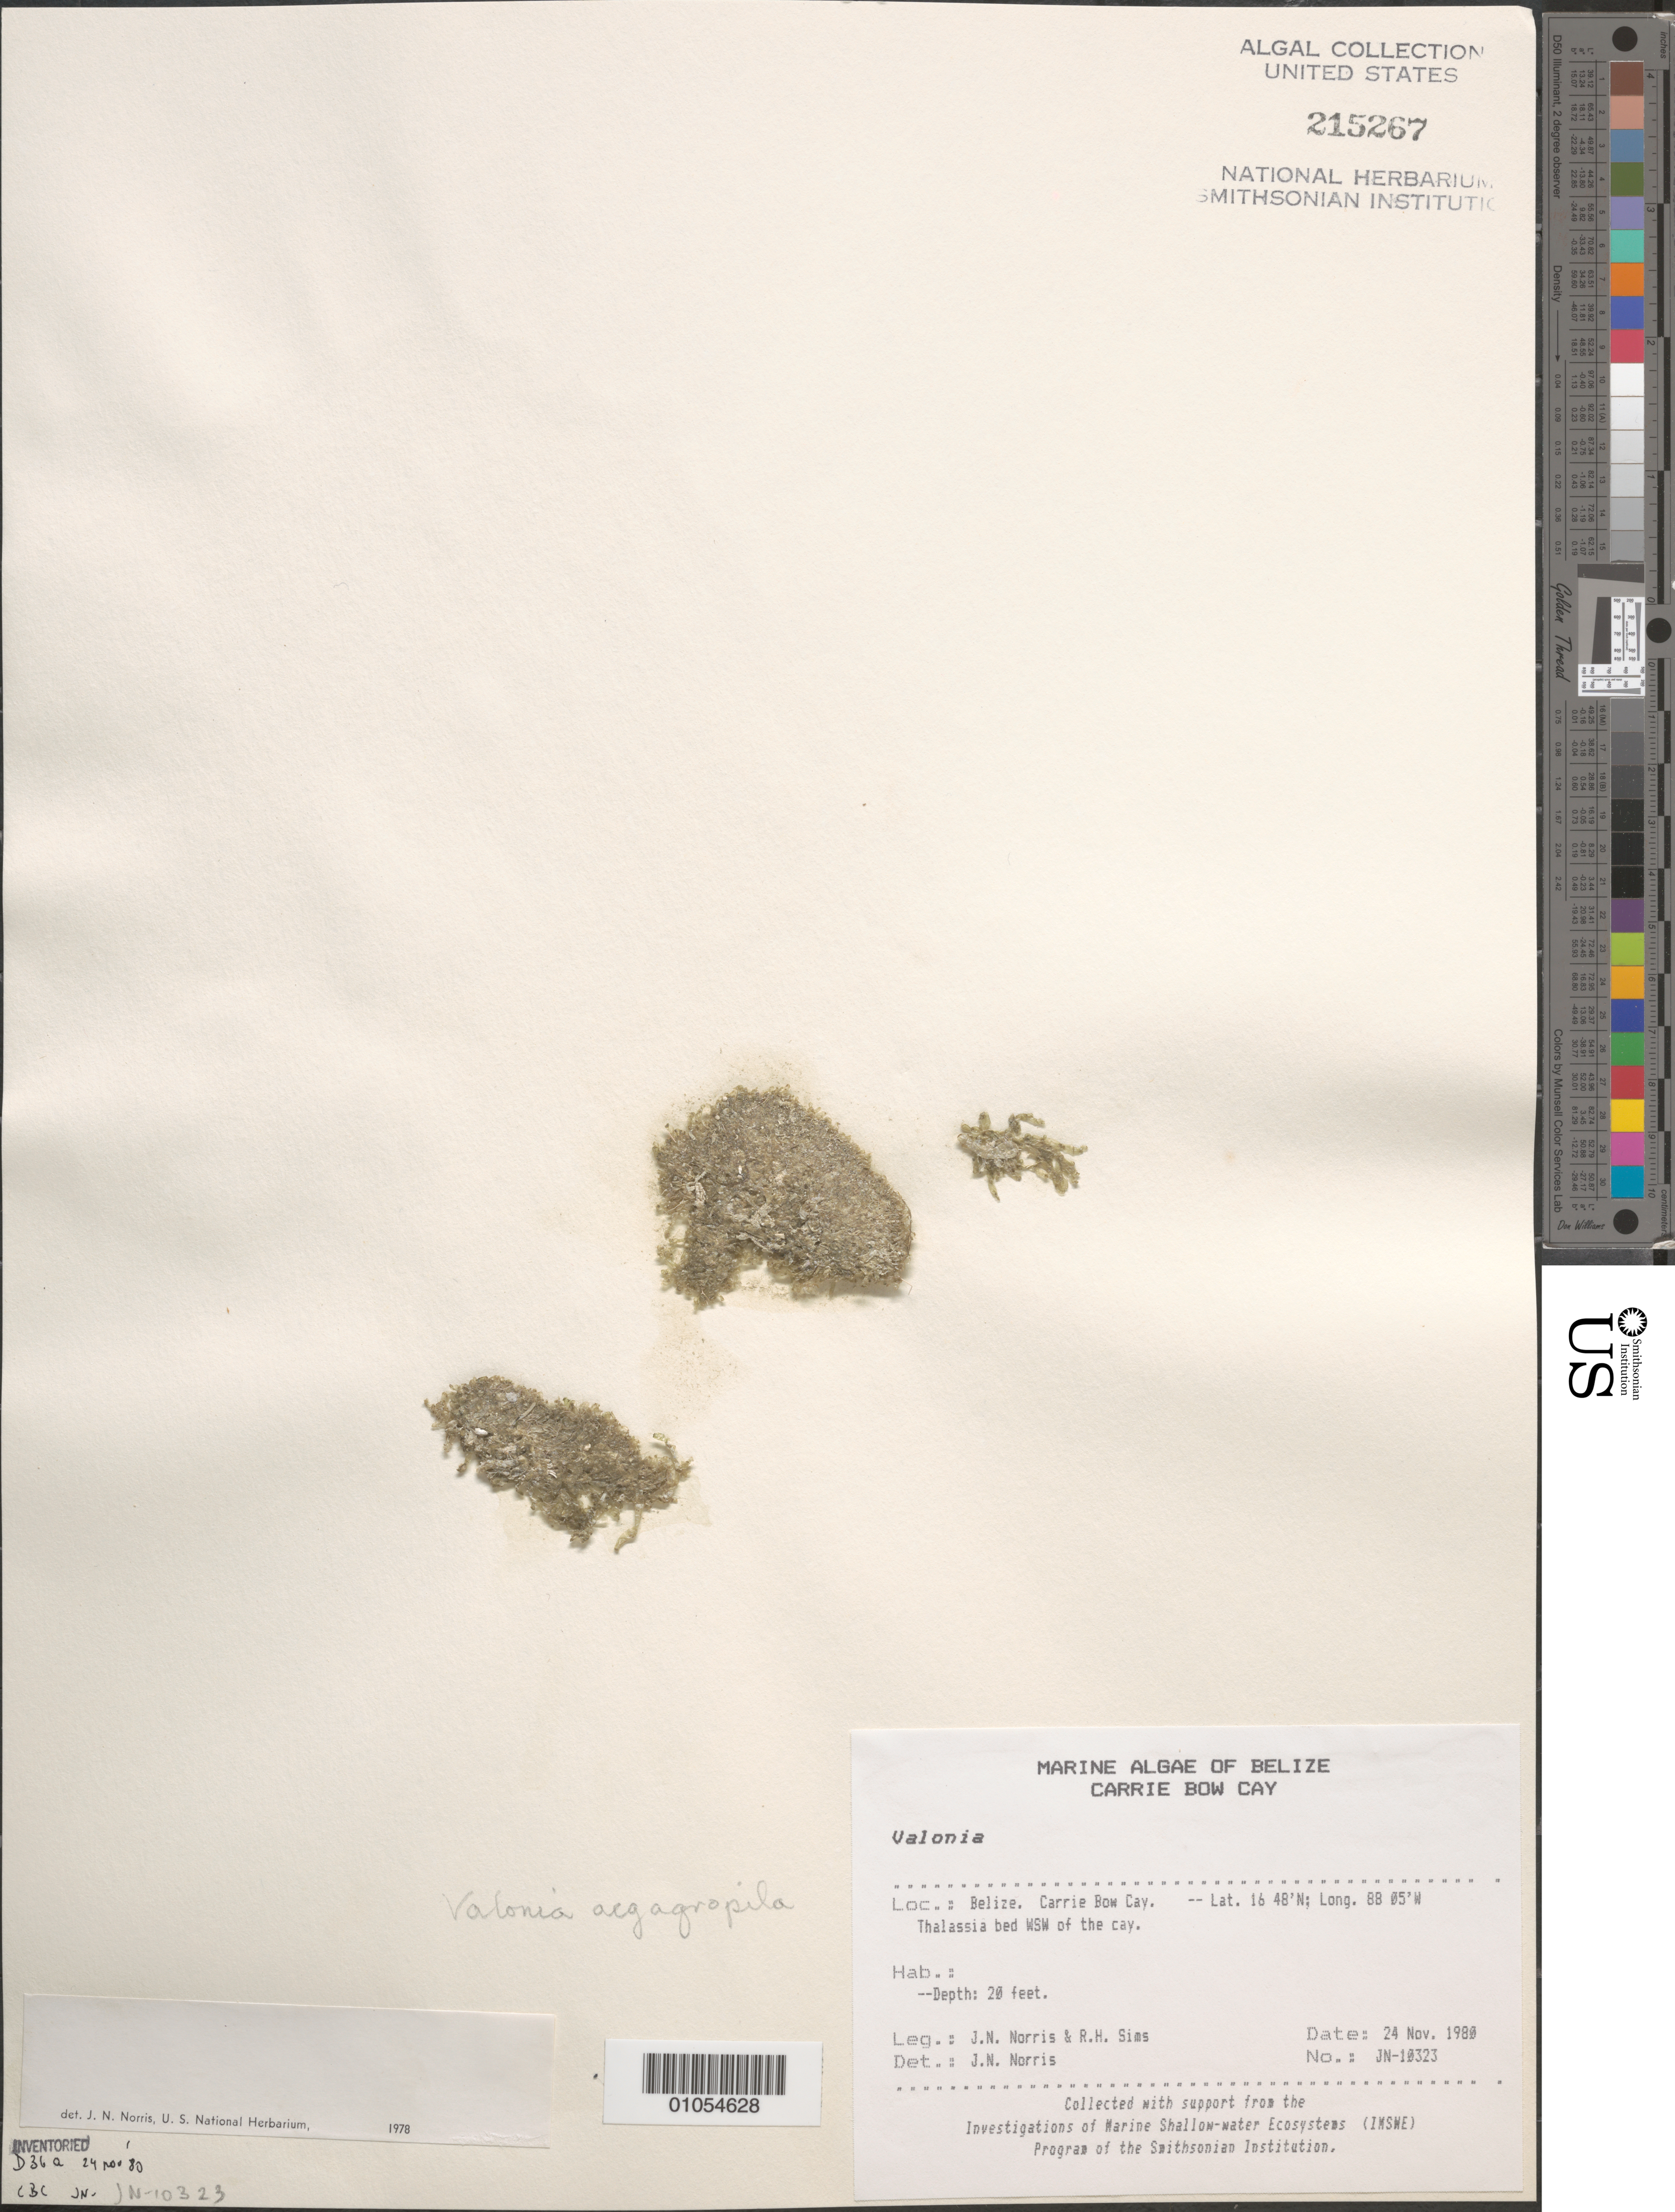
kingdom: Plantae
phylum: Chlorophyta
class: Ulvophyceae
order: Siphonocladales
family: Valoniaceae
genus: Valonia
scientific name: Valonia aegagropila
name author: C. Agardh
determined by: Norris, James N.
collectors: J. N. Norris & R. H. Sims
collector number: JN-10323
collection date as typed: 24 Nov 1980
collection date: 1980-11-24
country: Belize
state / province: Stann Creek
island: Carrie Bow Cay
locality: Thalassia bed west southwest of Carrie Bow Cay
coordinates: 16 48'N, 88 05'W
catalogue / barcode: US 215267